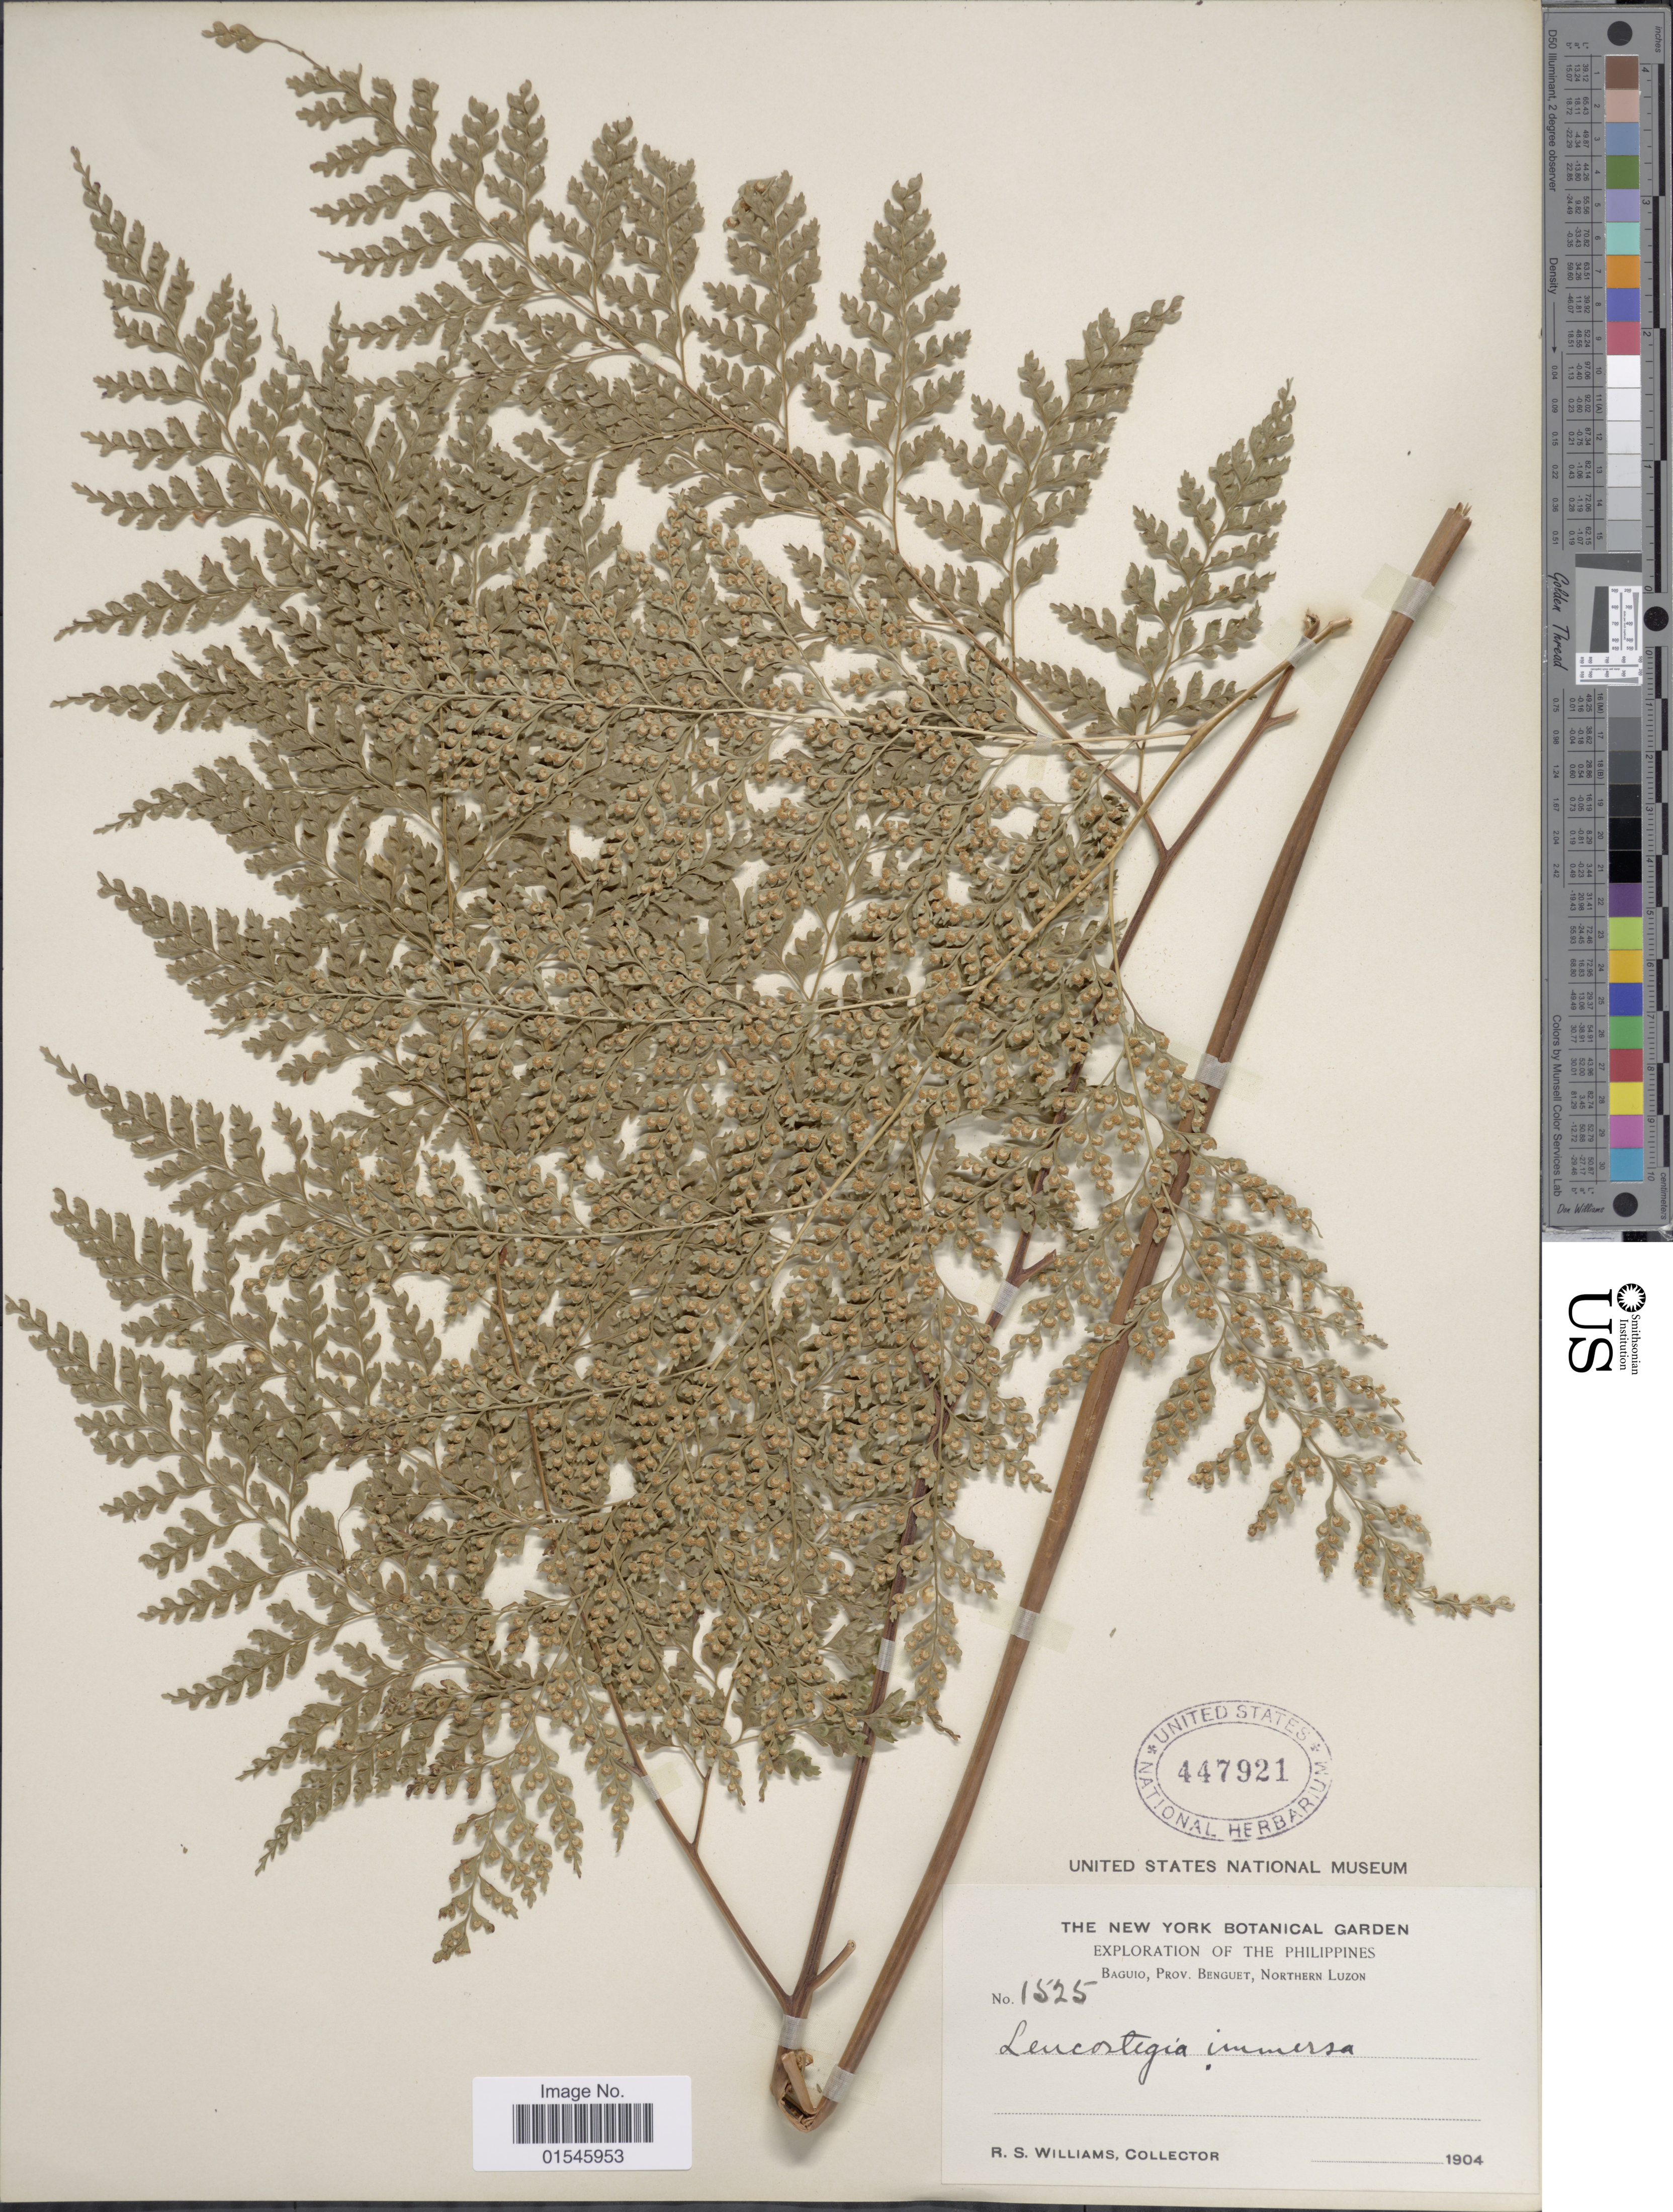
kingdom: Plantae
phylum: Tracheophyta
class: Polypodiopsida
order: Polypodiales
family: Hypodematiaceae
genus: Leucostegia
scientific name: Leucostegia truncata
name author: (D. Don) Fraser-Jenk.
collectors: R. S. Williams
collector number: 1525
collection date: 1904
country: Philippines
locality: Baguio, prov. Benguet, Northern Luzon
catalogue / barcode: US 447921